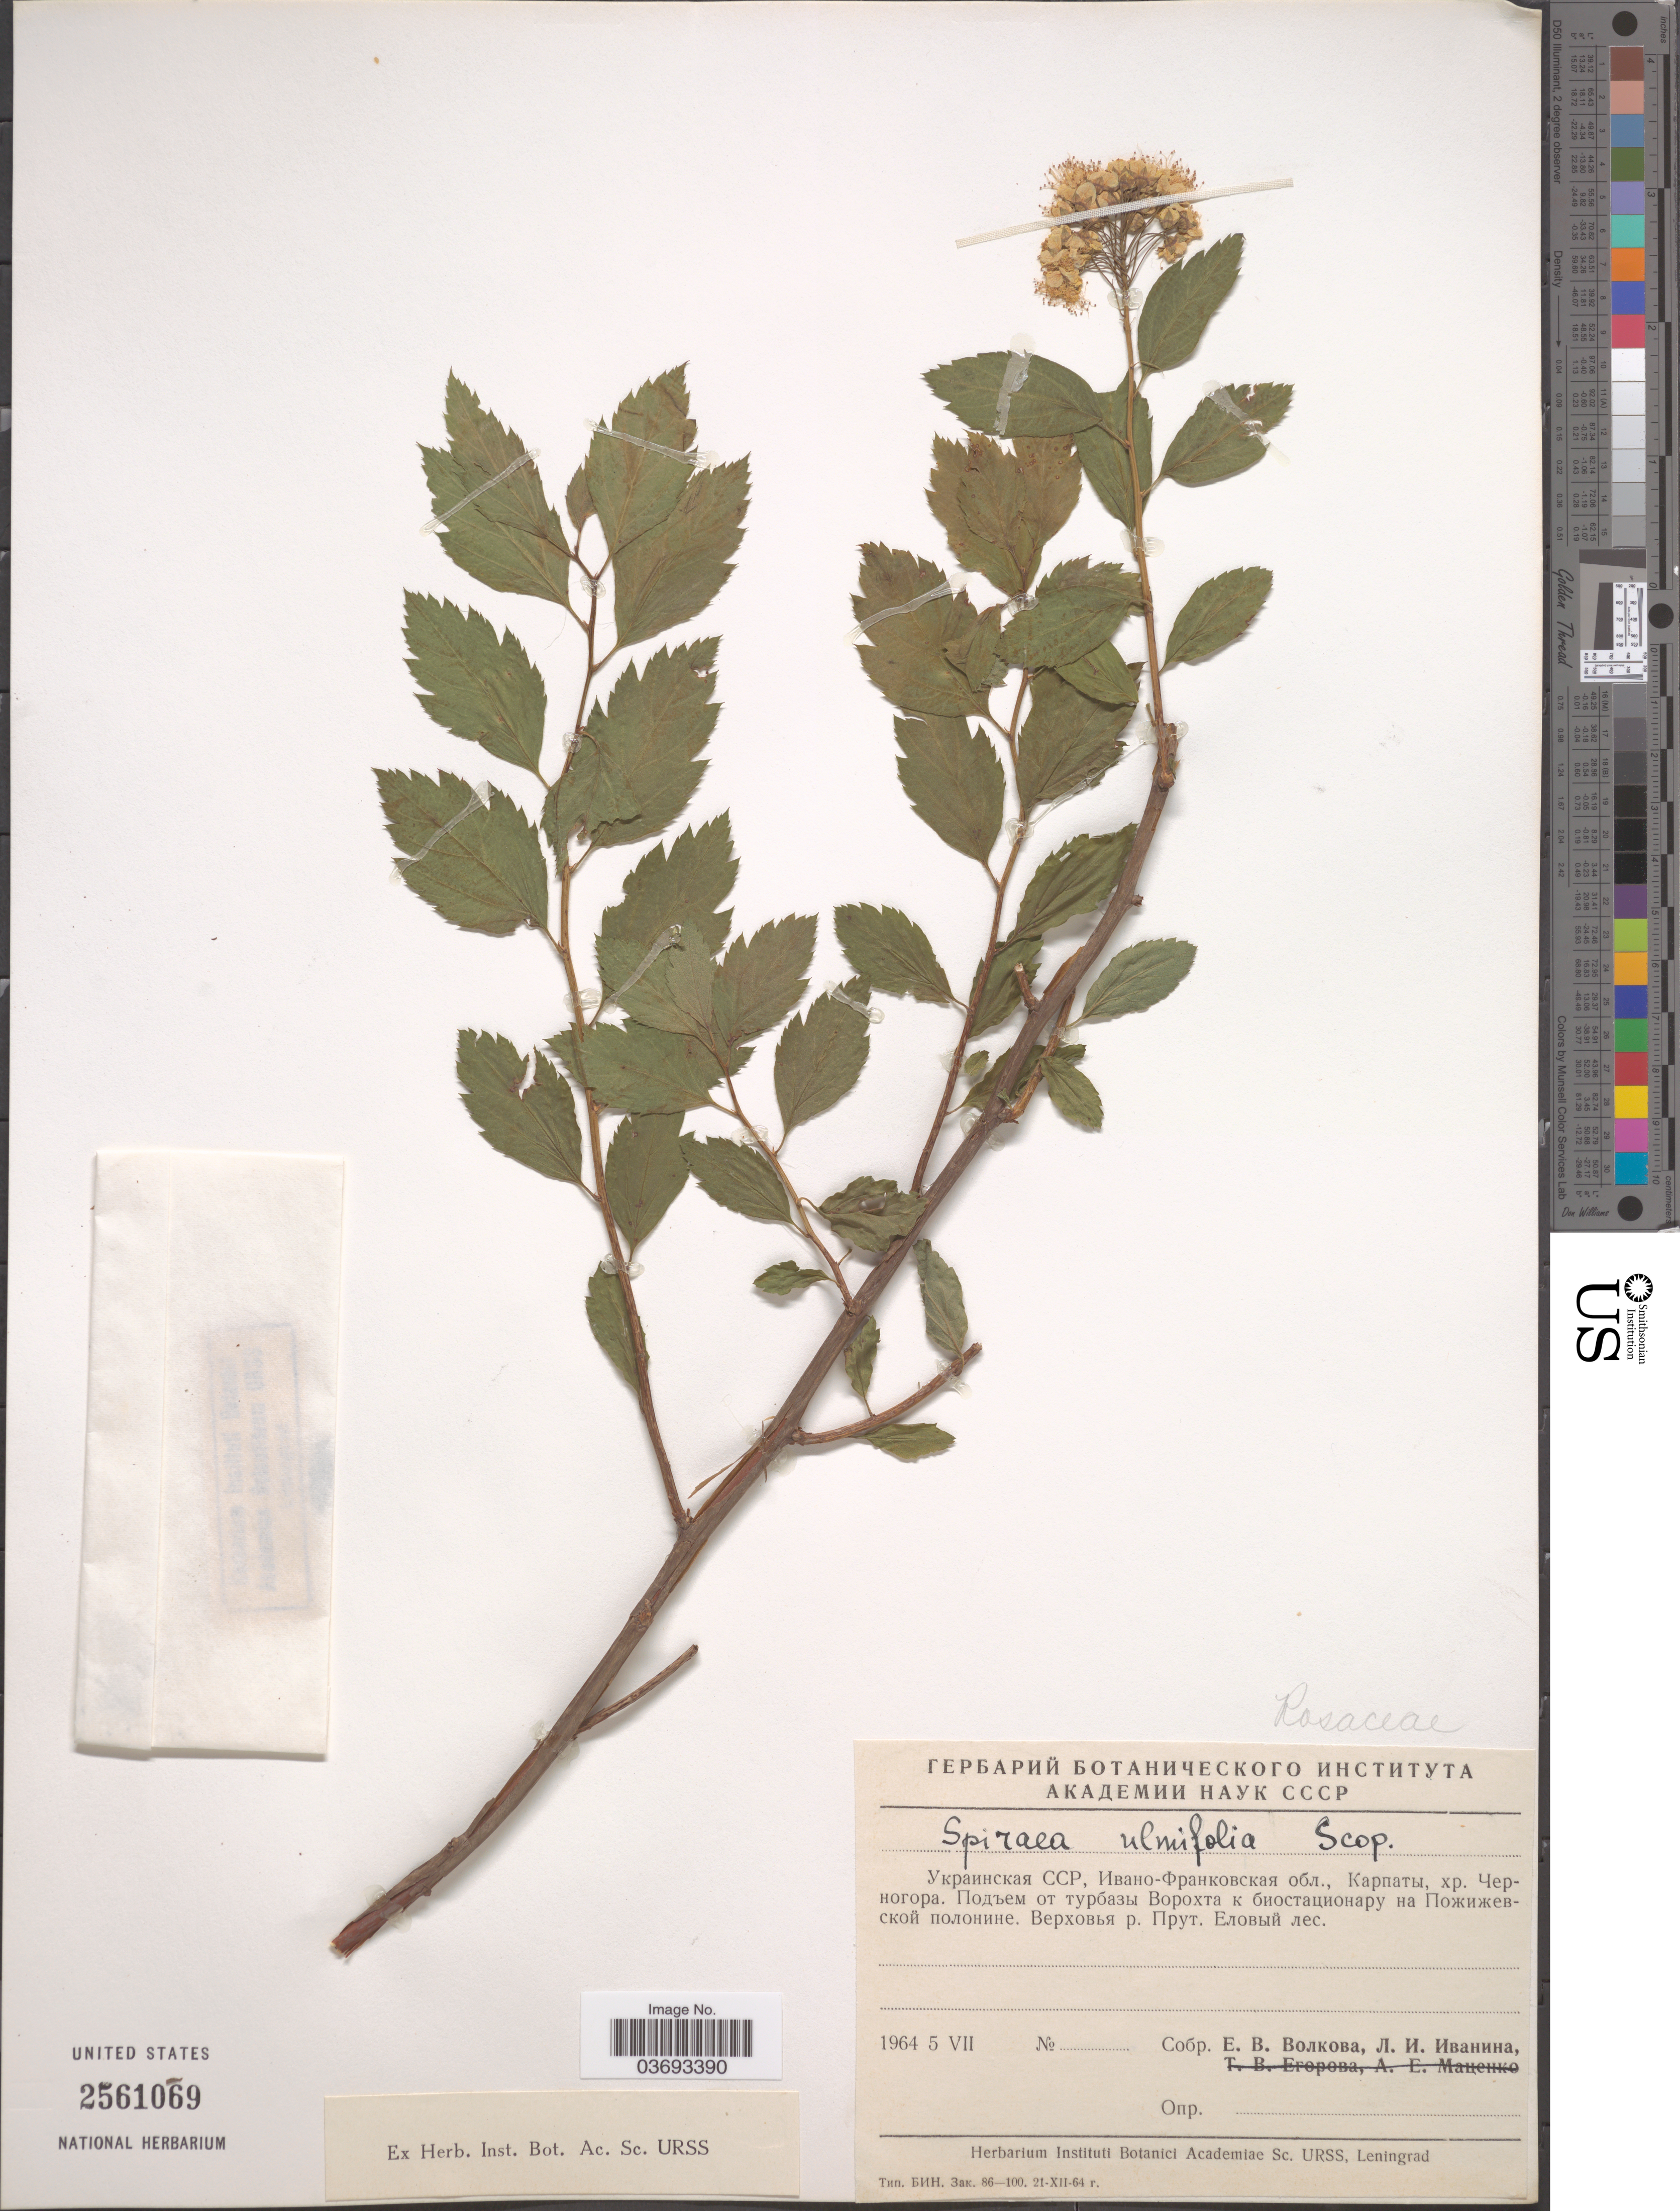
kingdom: Plantae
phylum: Tracheophyta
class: Magnoliopsida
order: Rosales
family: Rosaceae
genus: Spiraea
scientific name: Spiraea chamaedryfolia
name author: L.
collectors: E. V. Volkova & L. Ivanina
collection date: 1964-07-05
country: Ukraine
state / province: Ivano-Frankivs'k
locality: Karpaty, Chernogora Mts, upper of river Prut.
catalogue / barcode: US 2561069